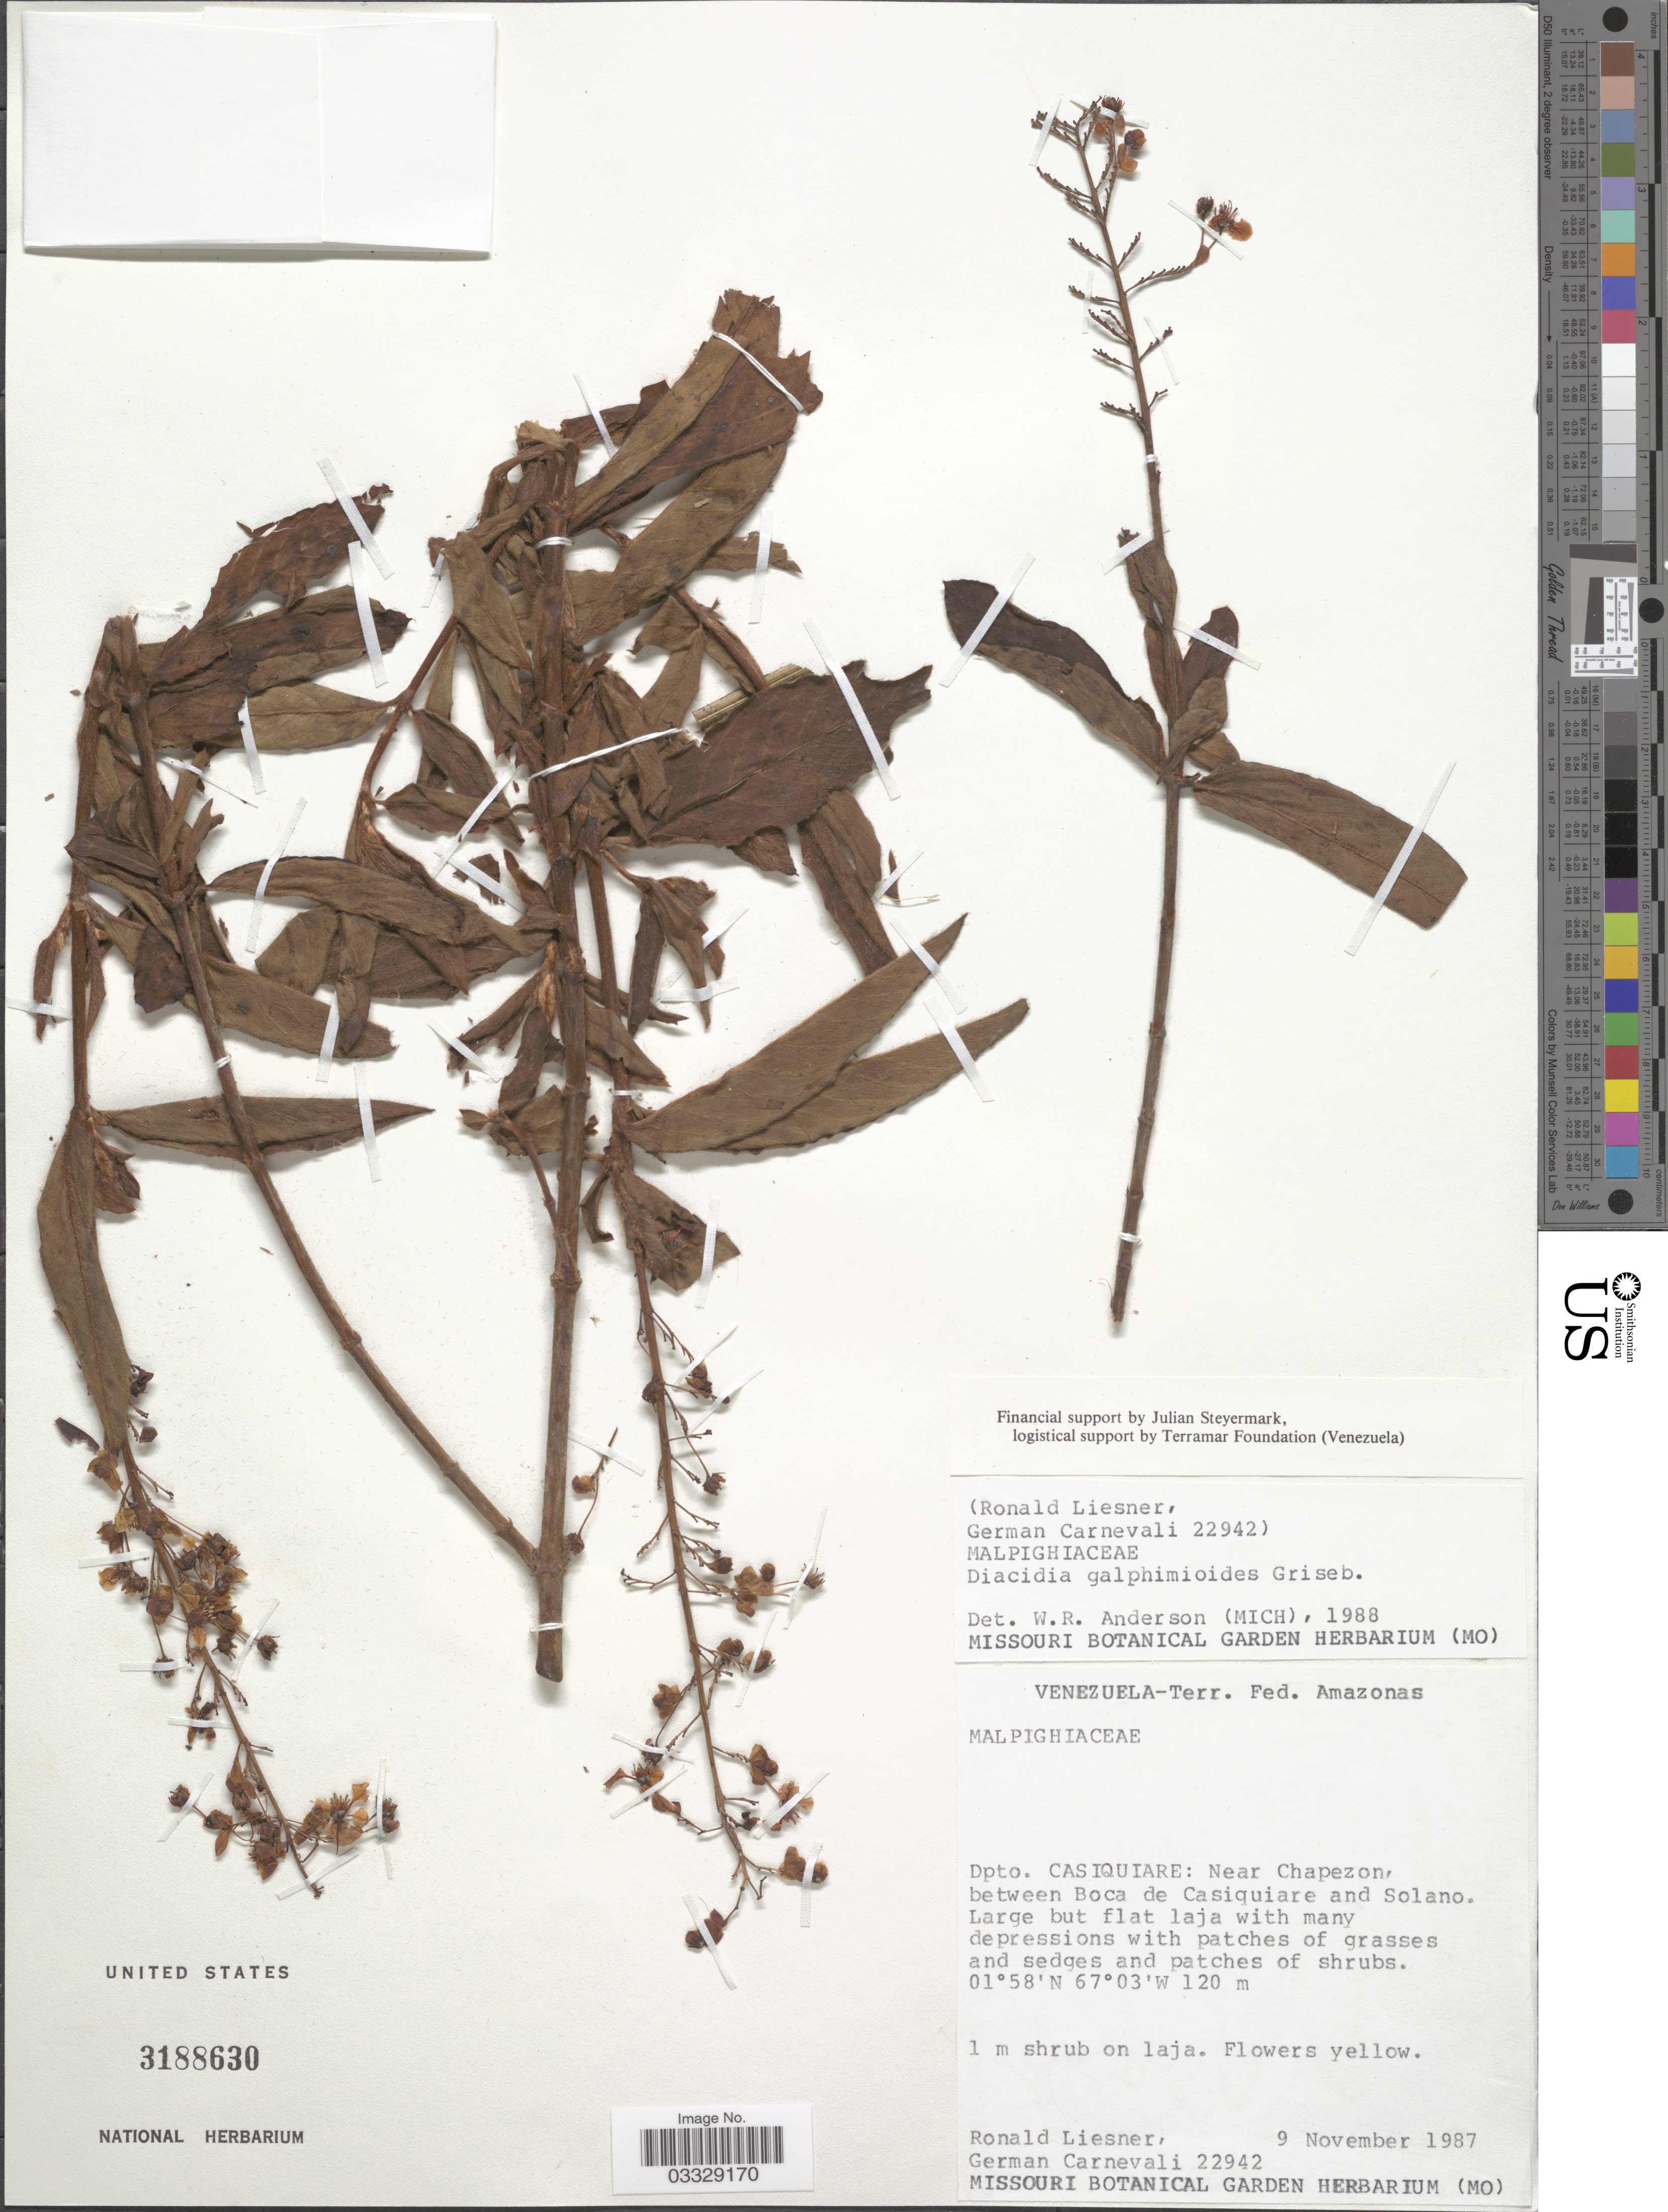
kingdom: Plantae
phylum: Tracheophyta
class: Magnoliopsida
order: Malpighiales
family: Malpighiaceae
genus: Diacidia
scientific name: Diacidia galphimioides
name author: Griseb.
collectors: R. L. Liesner & G. Carnevali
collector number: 22942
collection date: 1987-11-09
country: Venezuela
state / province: Amazonas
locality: Terr. Fed. Amazonas. Dpto. Casiquiare: Near Chapezon, between Boca de Casiquiare and Solano.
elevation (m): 120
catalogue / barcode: US 3188630